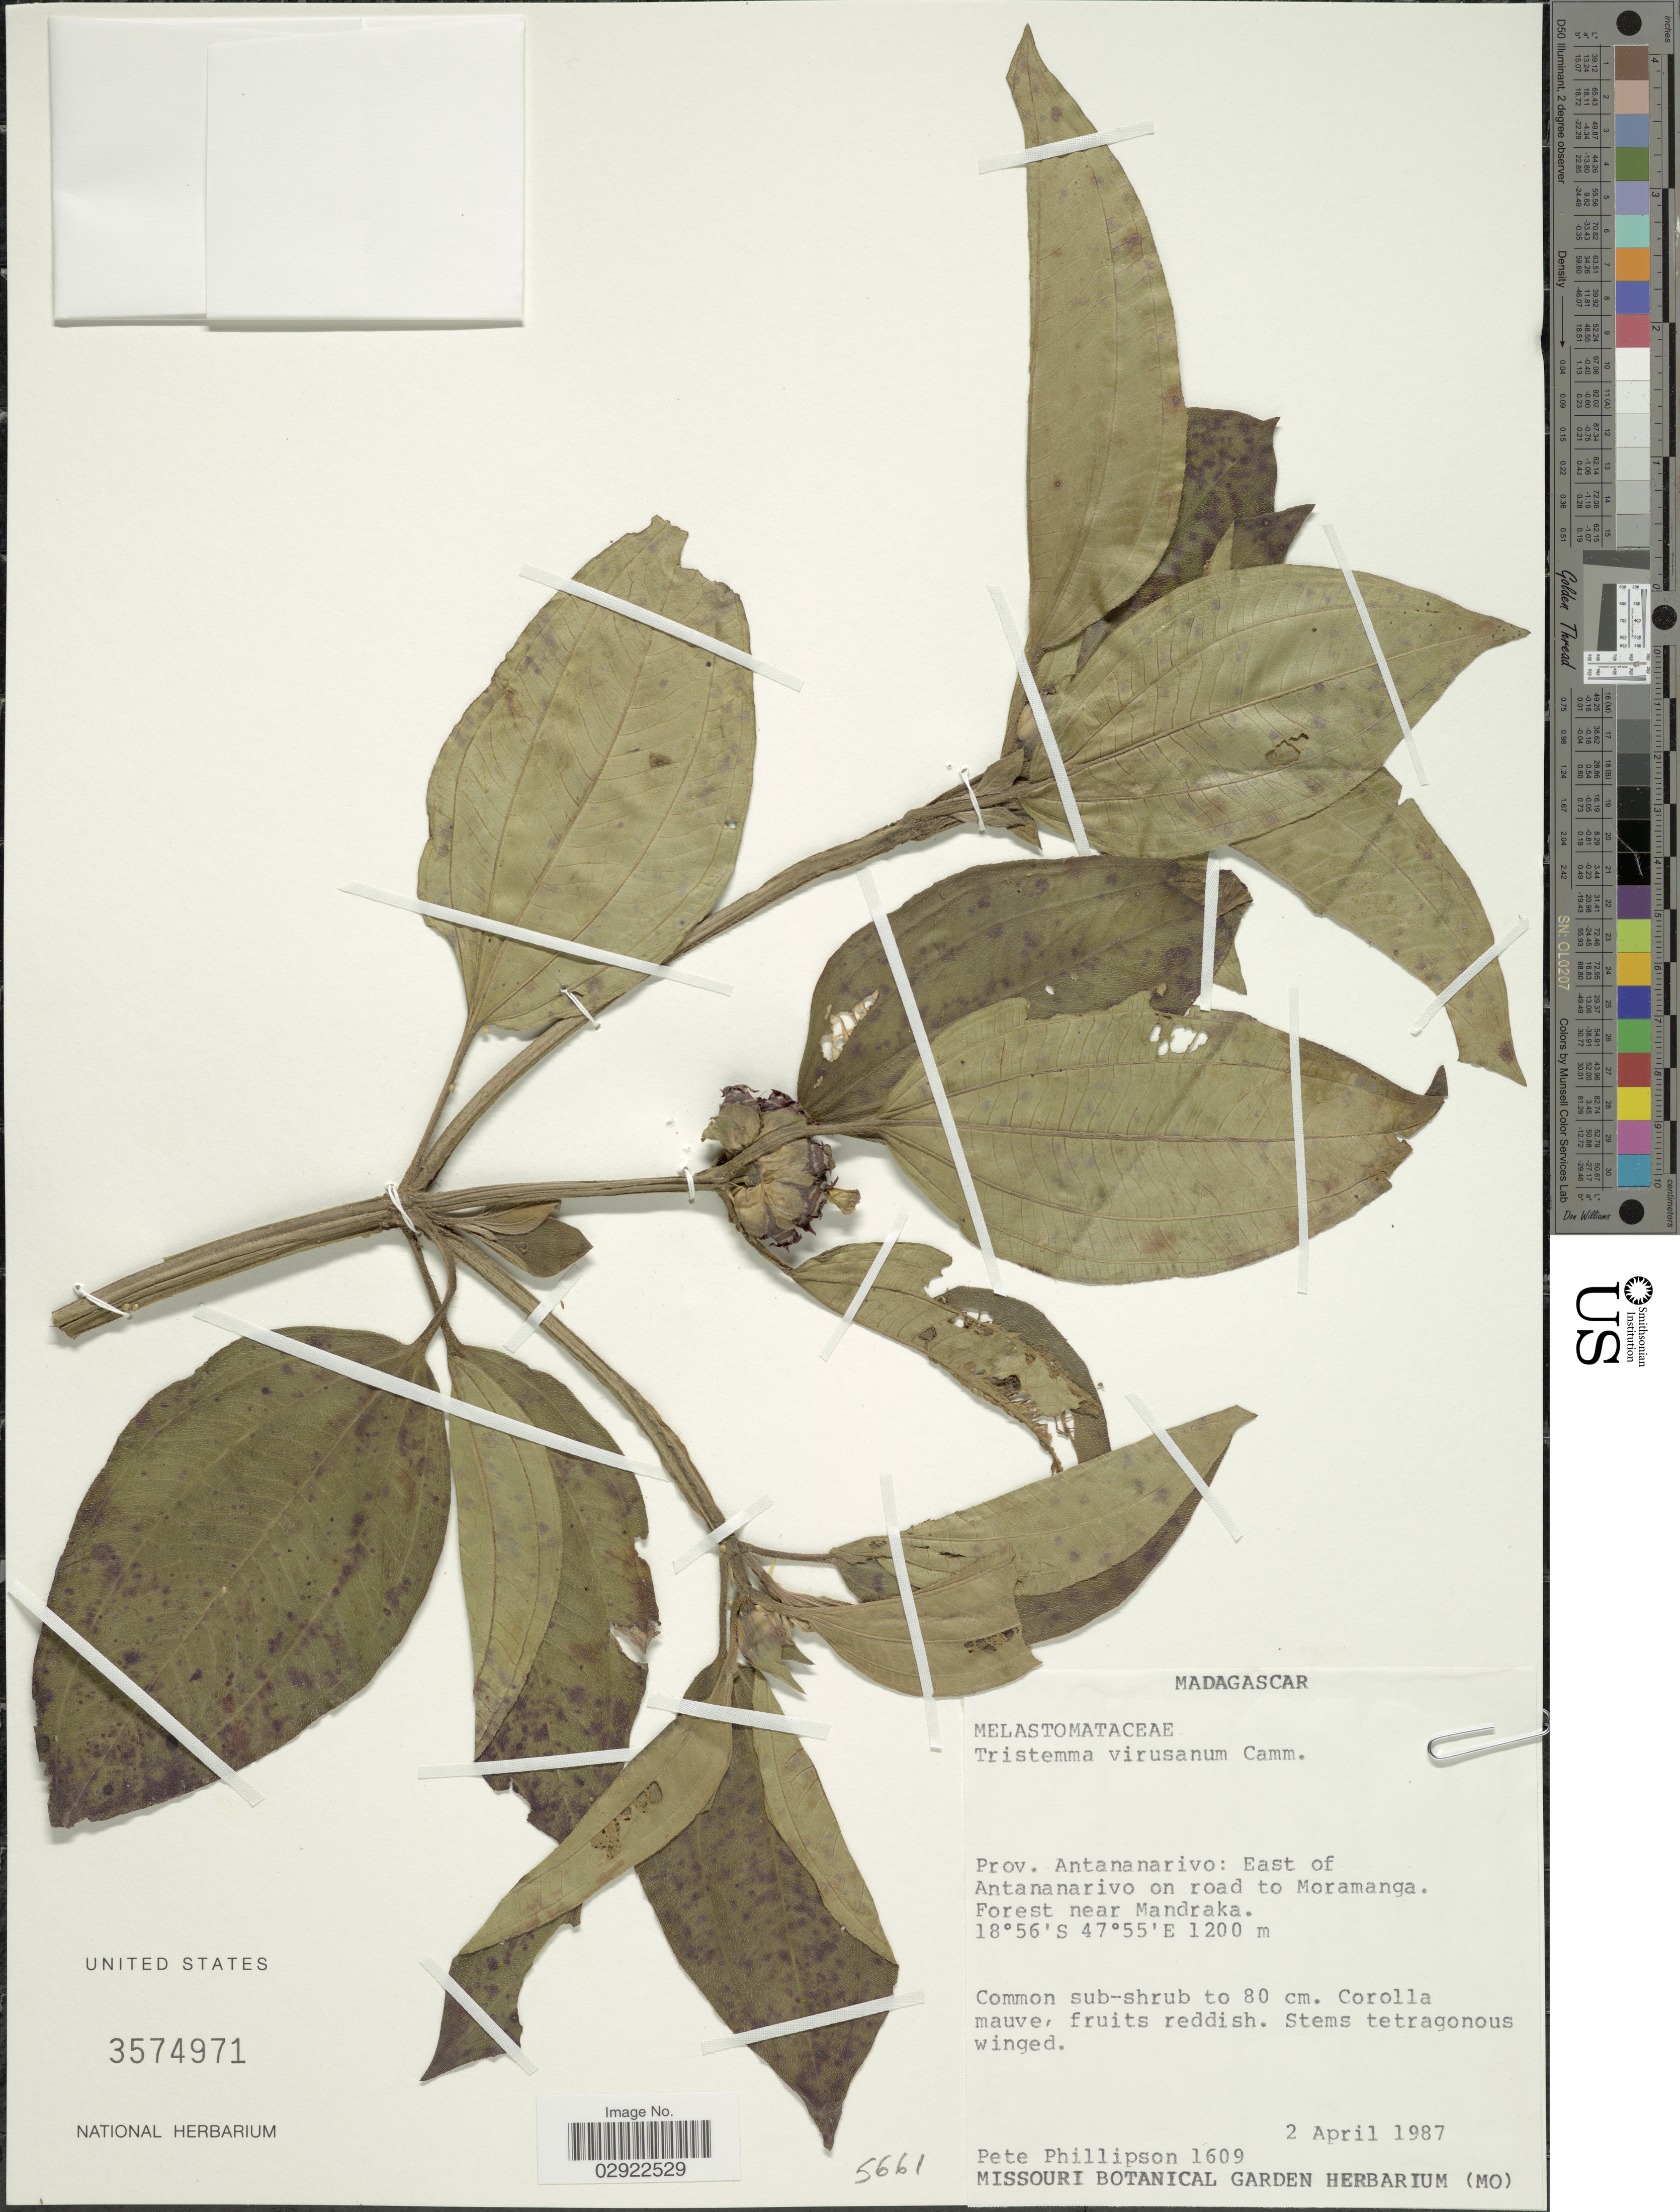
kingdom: Plantae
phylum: Tracheophyta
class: Magnoliopsida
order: Myrtales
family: Melastomataceae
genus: Tristemma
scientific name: Tristemma virusanum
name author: Juss.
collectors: P. B. Phillipson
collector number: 1609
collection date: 1987-04-02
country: Madagascar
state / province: Analamanga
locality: East of Antananarivo on road to Moramanga. Forest near Mandraka.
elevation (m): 1200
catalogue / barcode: US 3574971